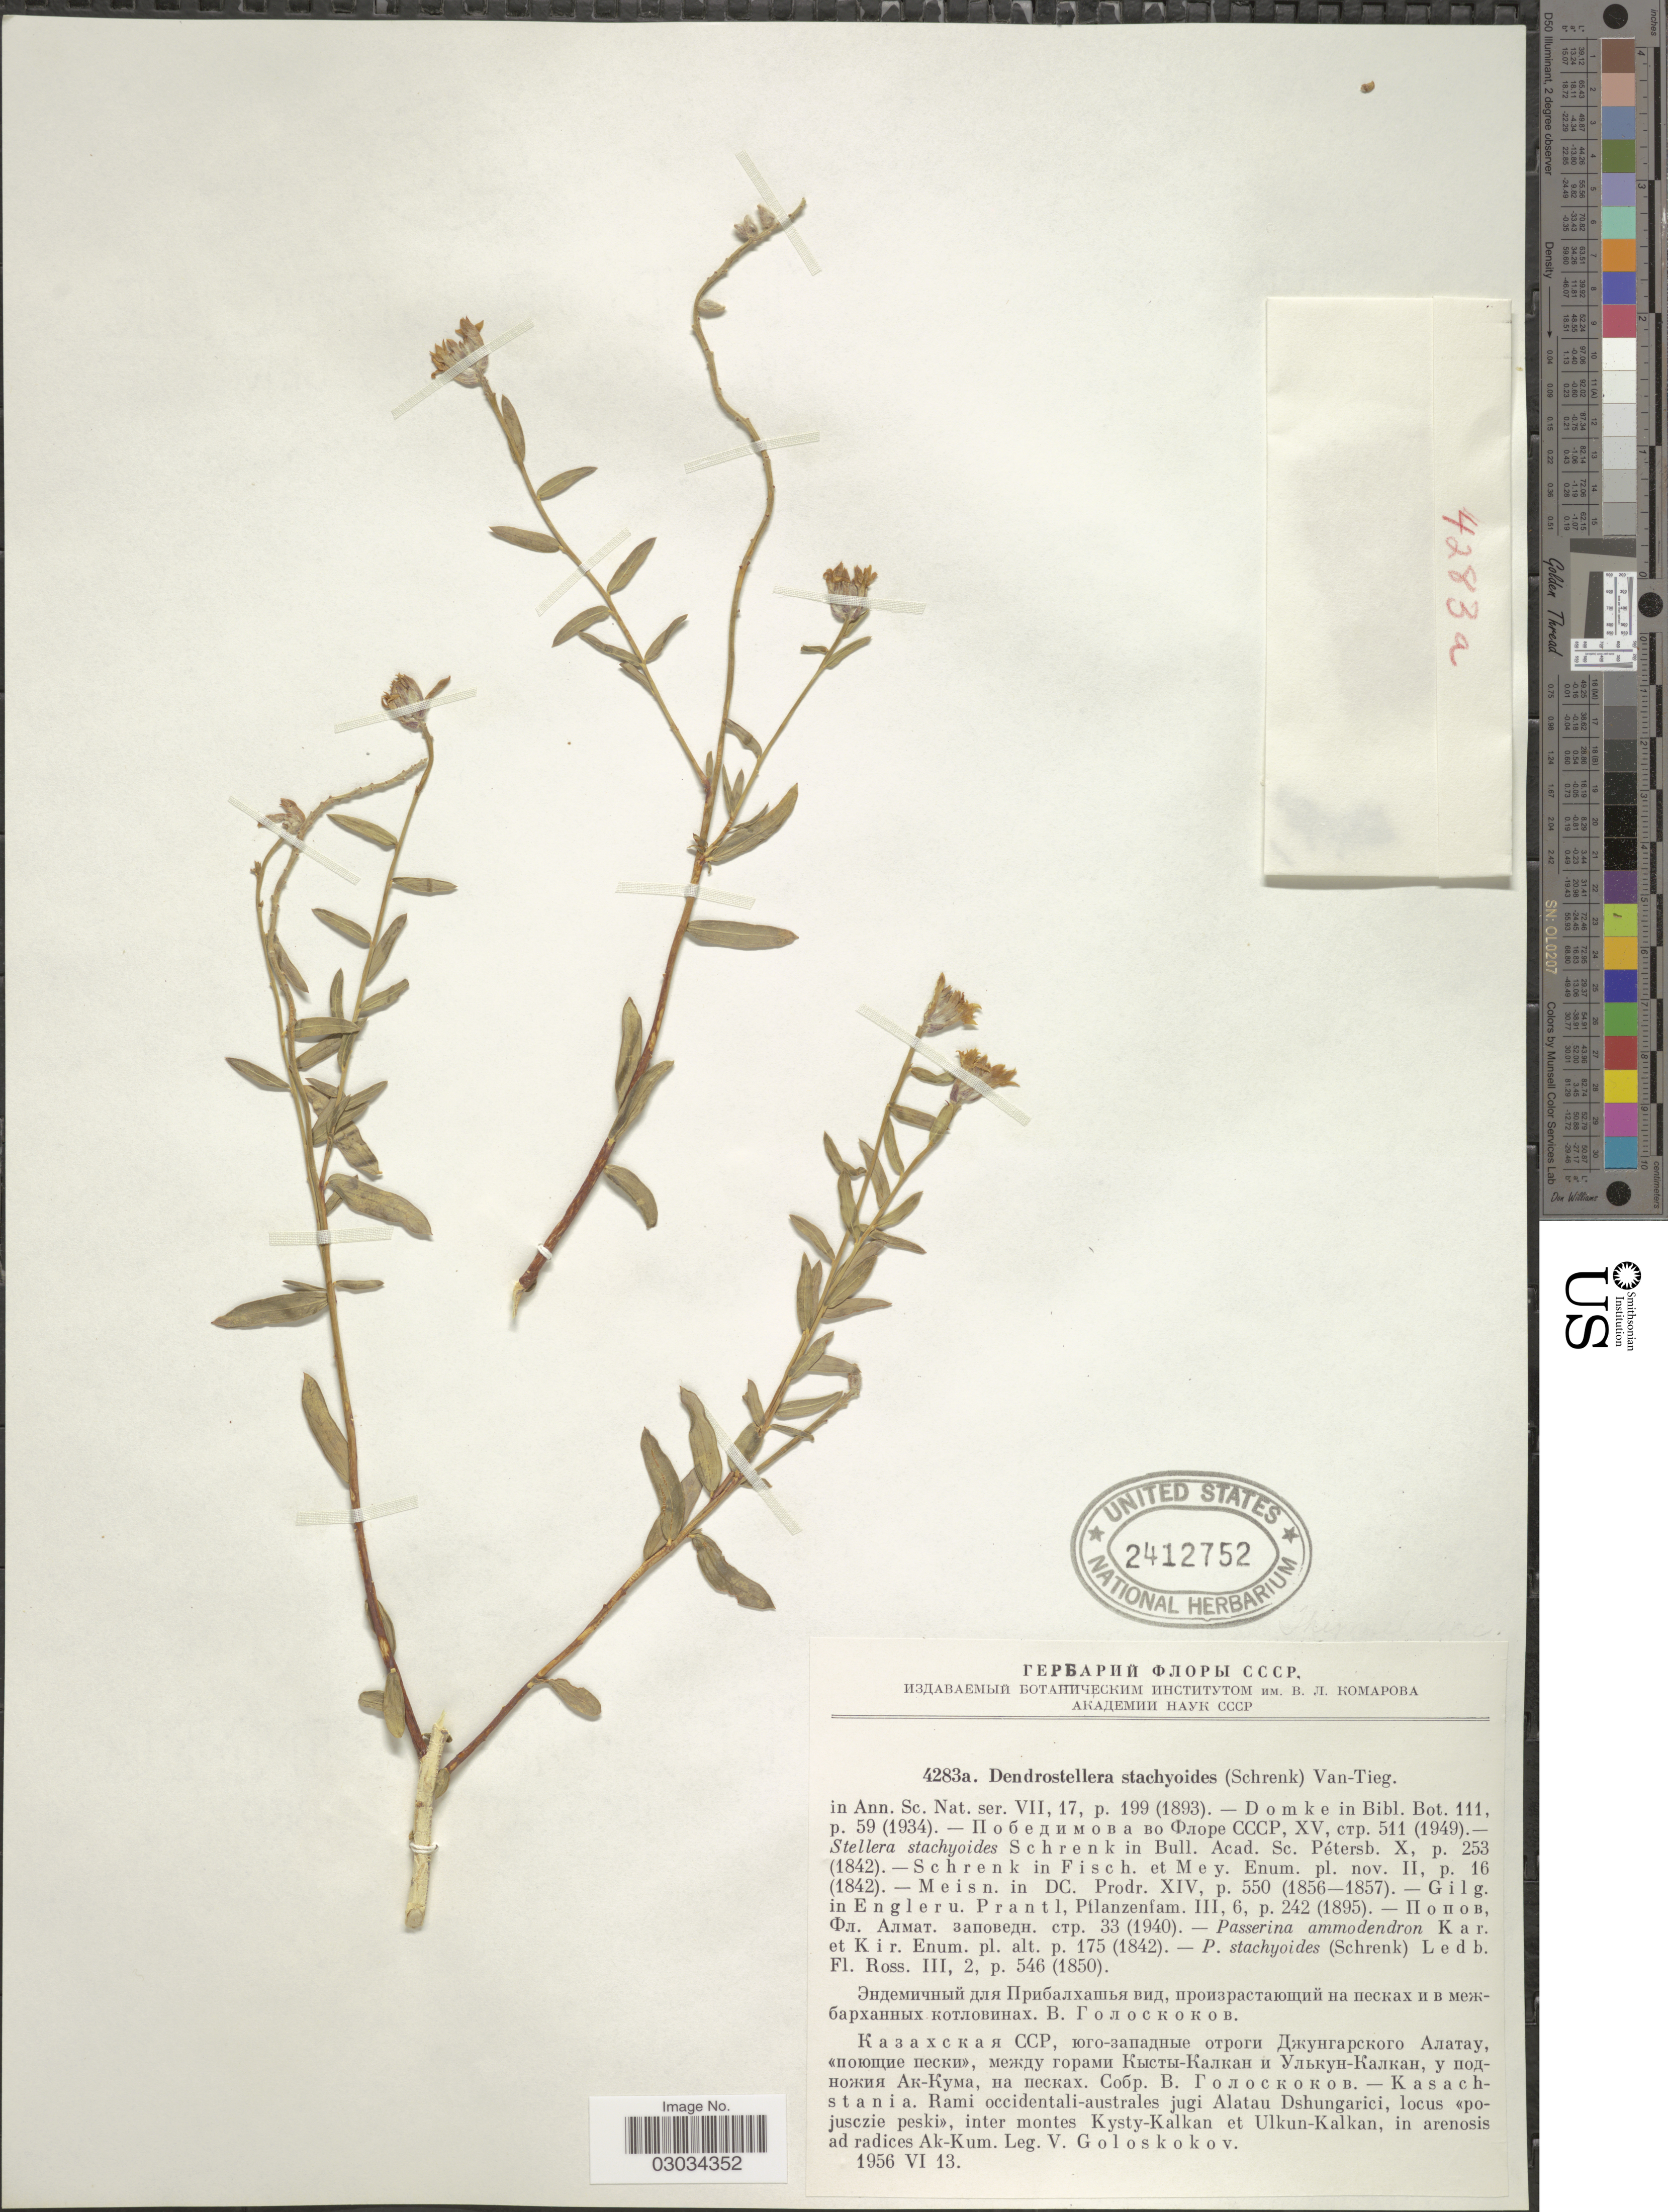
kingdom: Plantae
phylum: Tracheophyta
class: Magnoliopsida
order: Malvales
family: Thymelaeaceae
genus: Stellera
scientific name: Stellera stachyoides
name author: Schrenk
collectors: V. P. Goloskokov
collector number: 4283a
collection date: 1956-06-13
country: Kazakhstan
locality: Kasachstania. Rami occidentali-australes jugi Alatau Dshungarici, locus «pojusczie peski», inter montes Kysty-Kalkan et Ulkun-Kalkan, in arenosis ad radices Ak-Kum.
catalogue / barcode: US 2412752